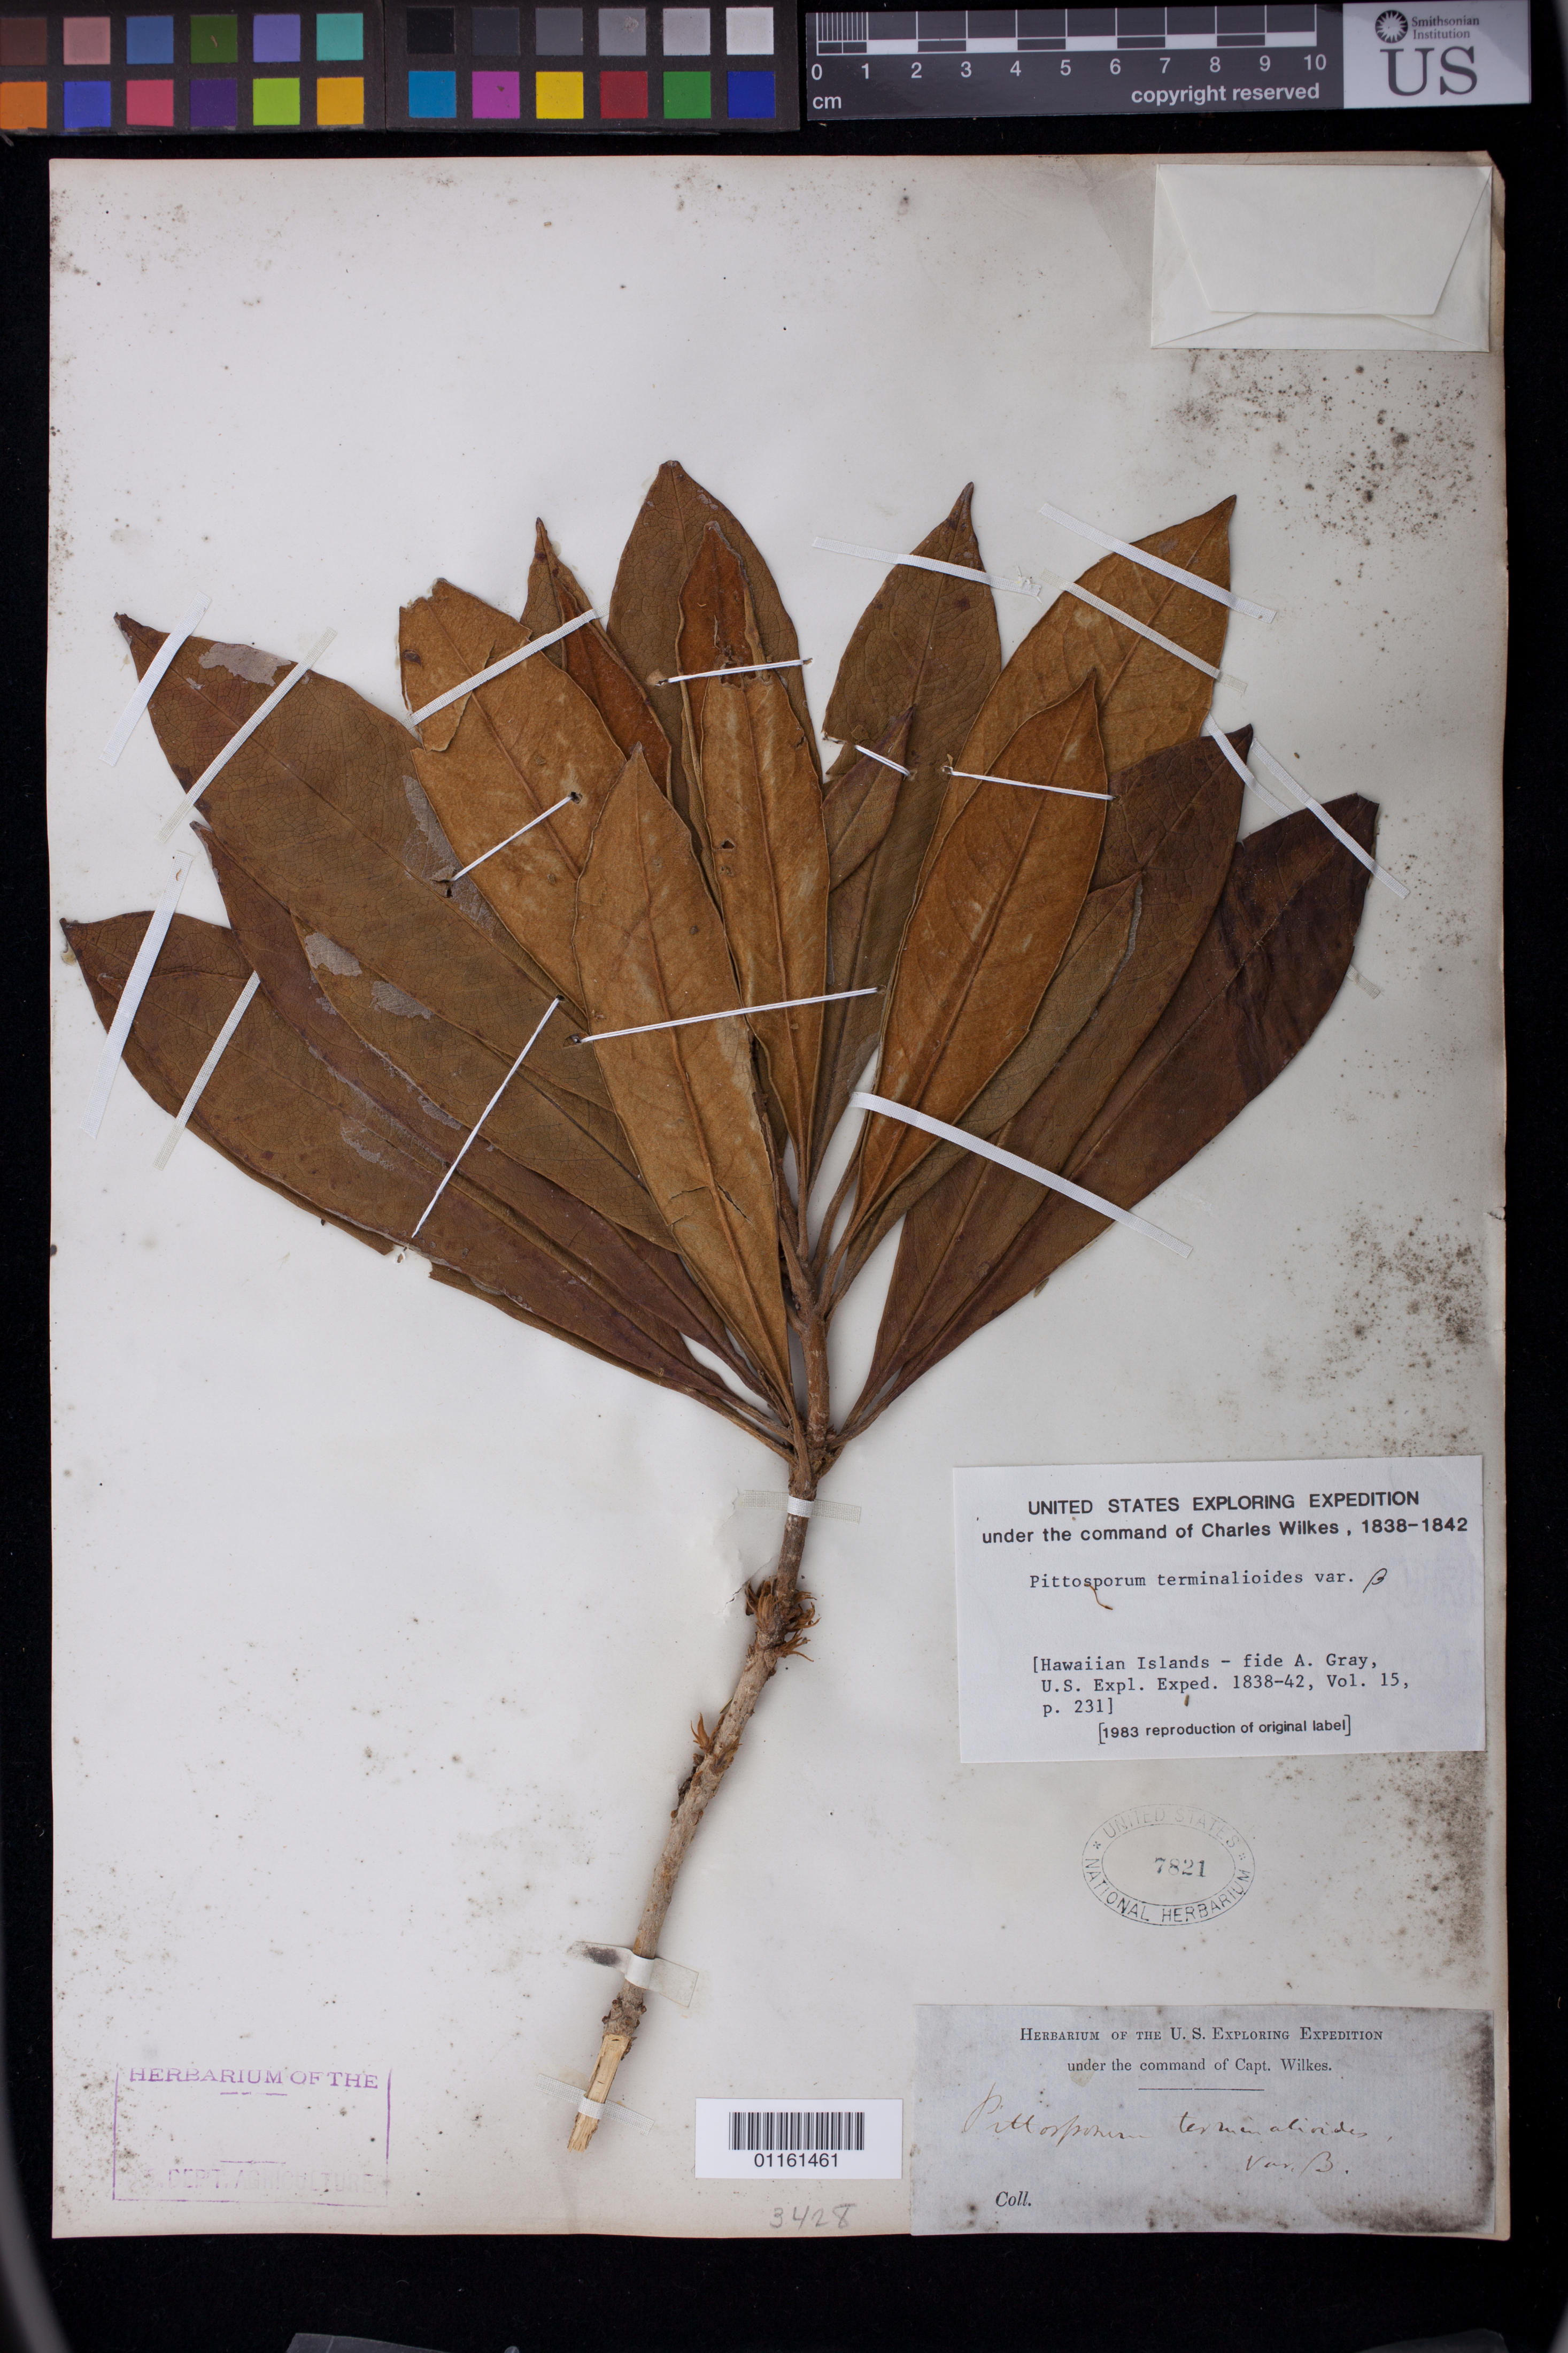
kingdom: Plantae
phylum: Tracheophyta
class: Magnoliopsida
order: Apiales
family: Pittosporaceae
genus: Pittosporum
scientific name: Pittosporum terminalioides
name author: Planch. ex A. Gray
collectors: Wilkes Explor. Exped.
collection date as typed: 1838 to -- --- 1842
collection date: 1838/1842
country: United States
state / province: Hawaii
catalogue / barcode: US 7821